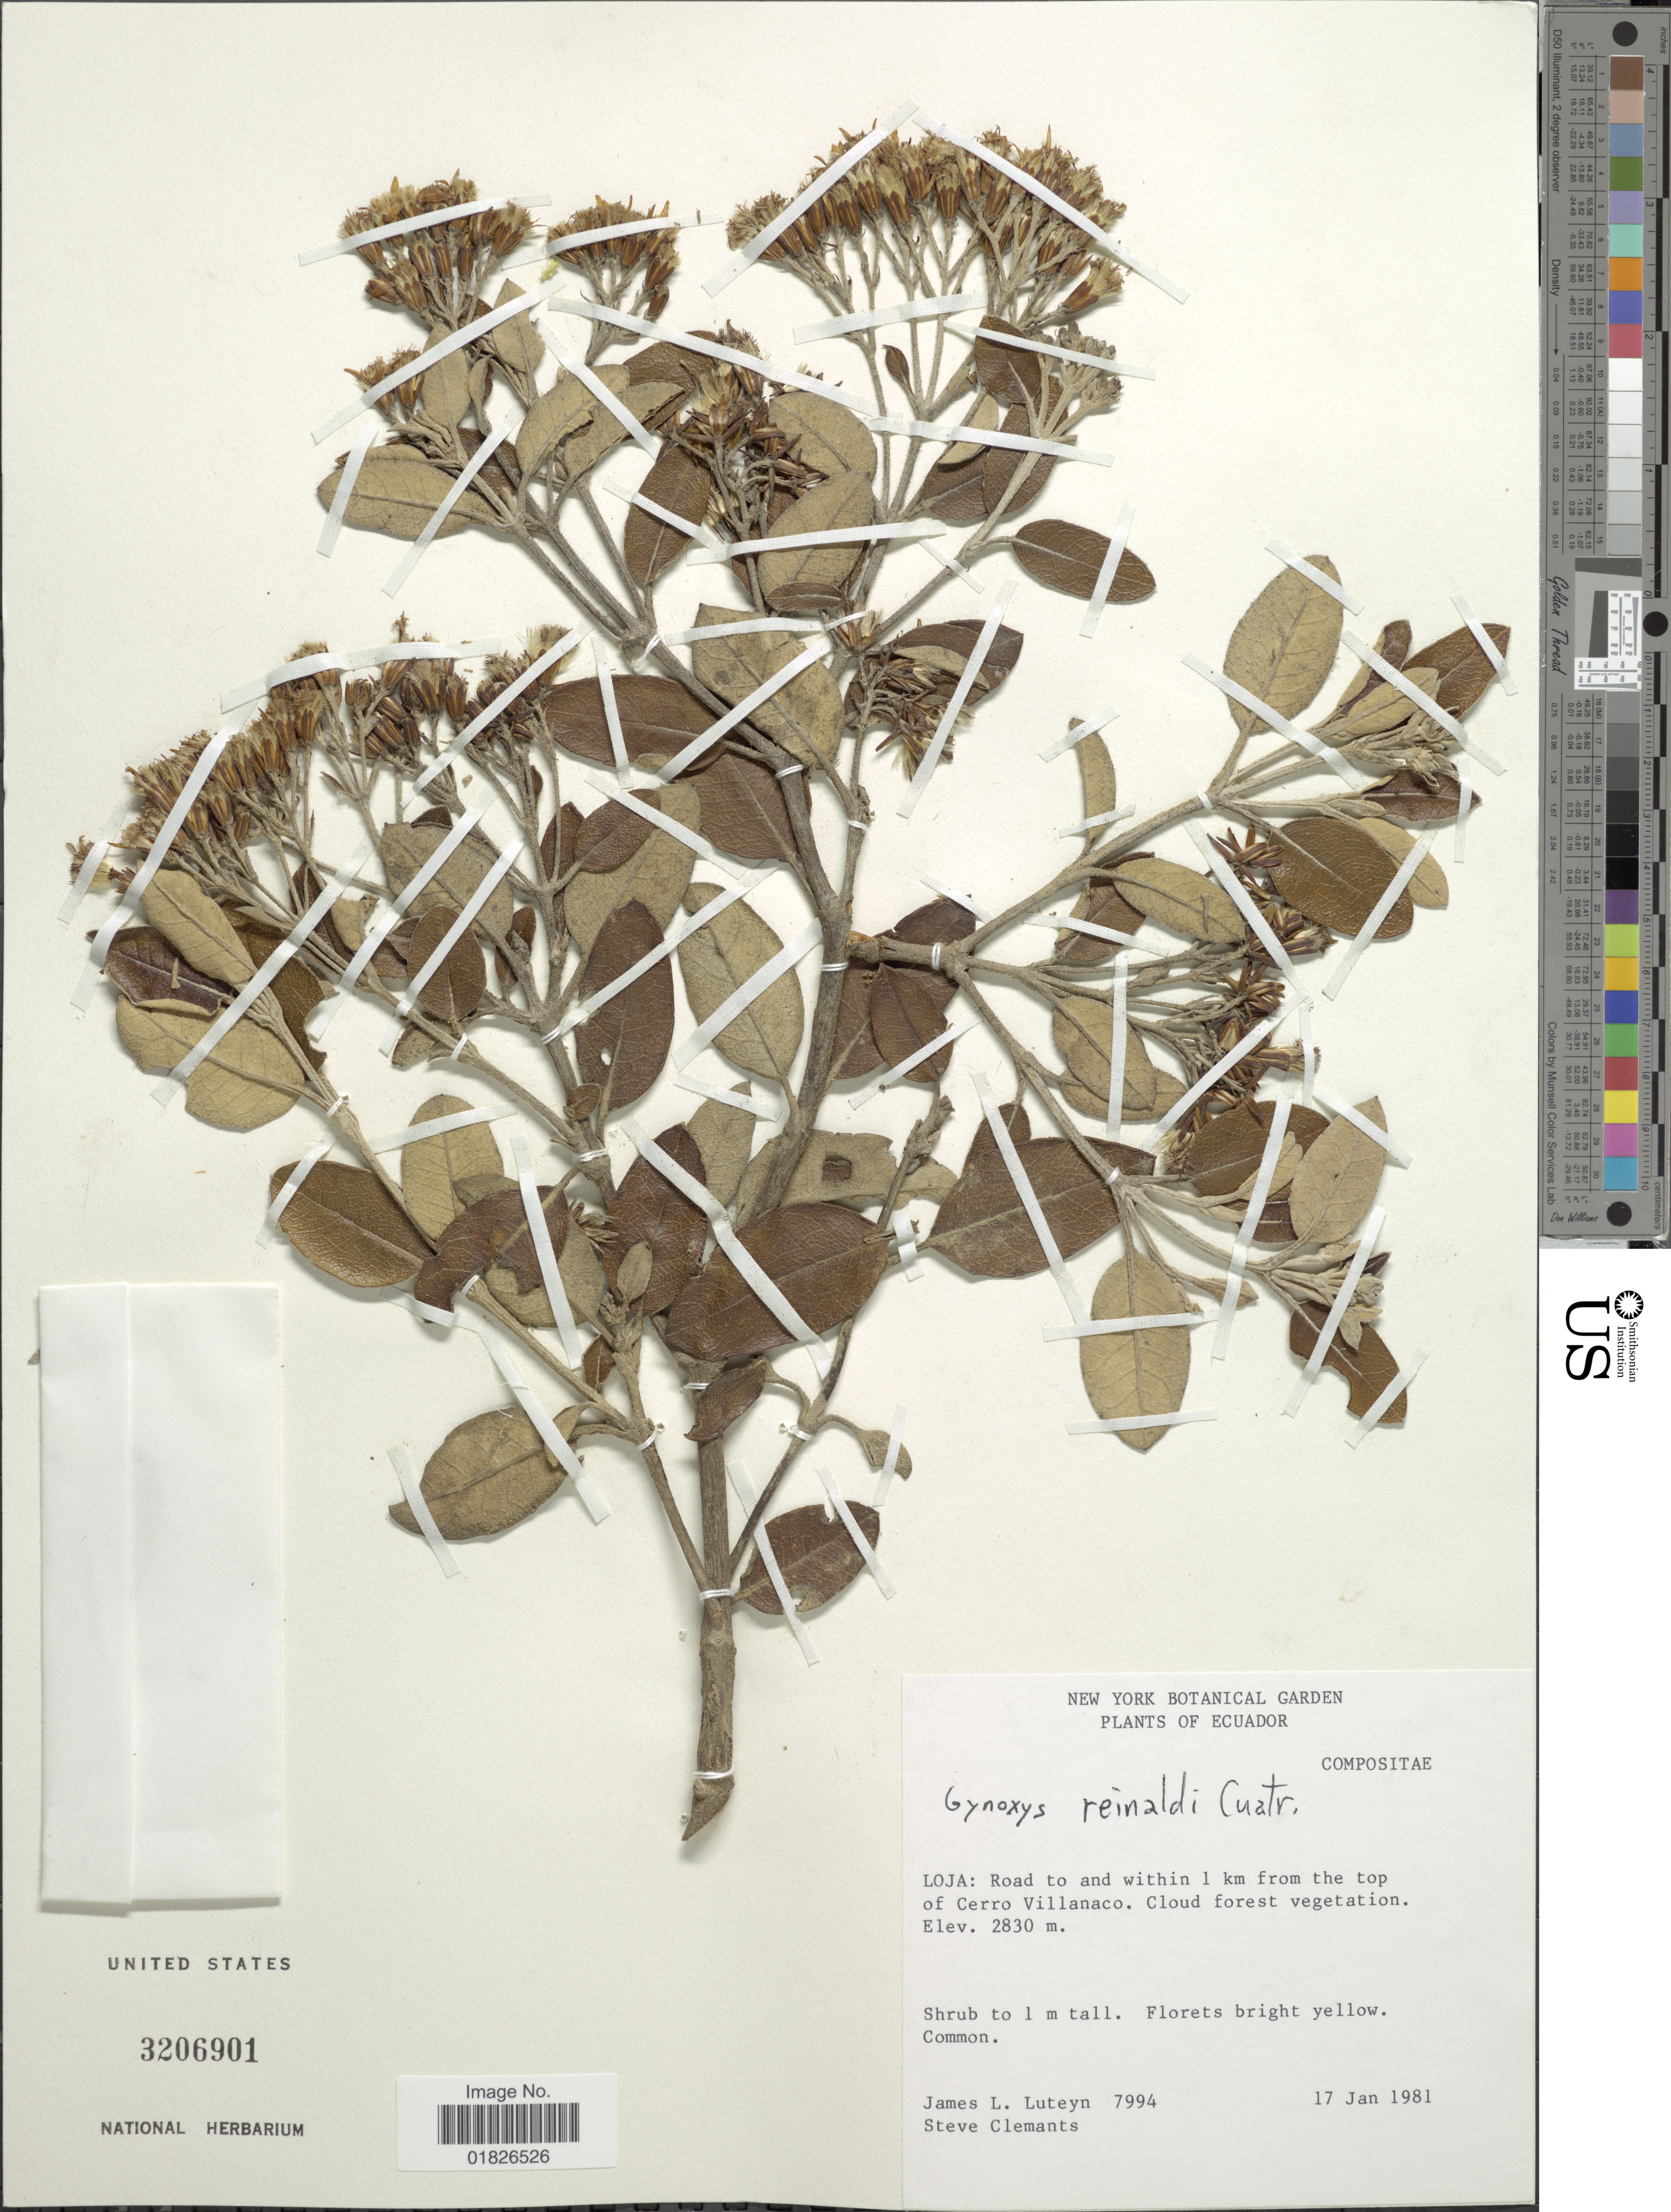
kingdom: Plantae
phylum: Tracheophyta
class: Magnoliopsida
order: Asterales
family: Asteraceae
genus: Gynoxys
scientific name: Gynoxys reinaldi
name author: Cuatrec.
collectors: J. L. Luteyn & S. Clemants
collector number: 7994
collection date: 1981-01-17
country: Ecuador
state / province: Loja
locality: Road to and within 1 km from the top of Cerro Villanaco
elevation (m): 2830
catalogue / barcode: US 3206901